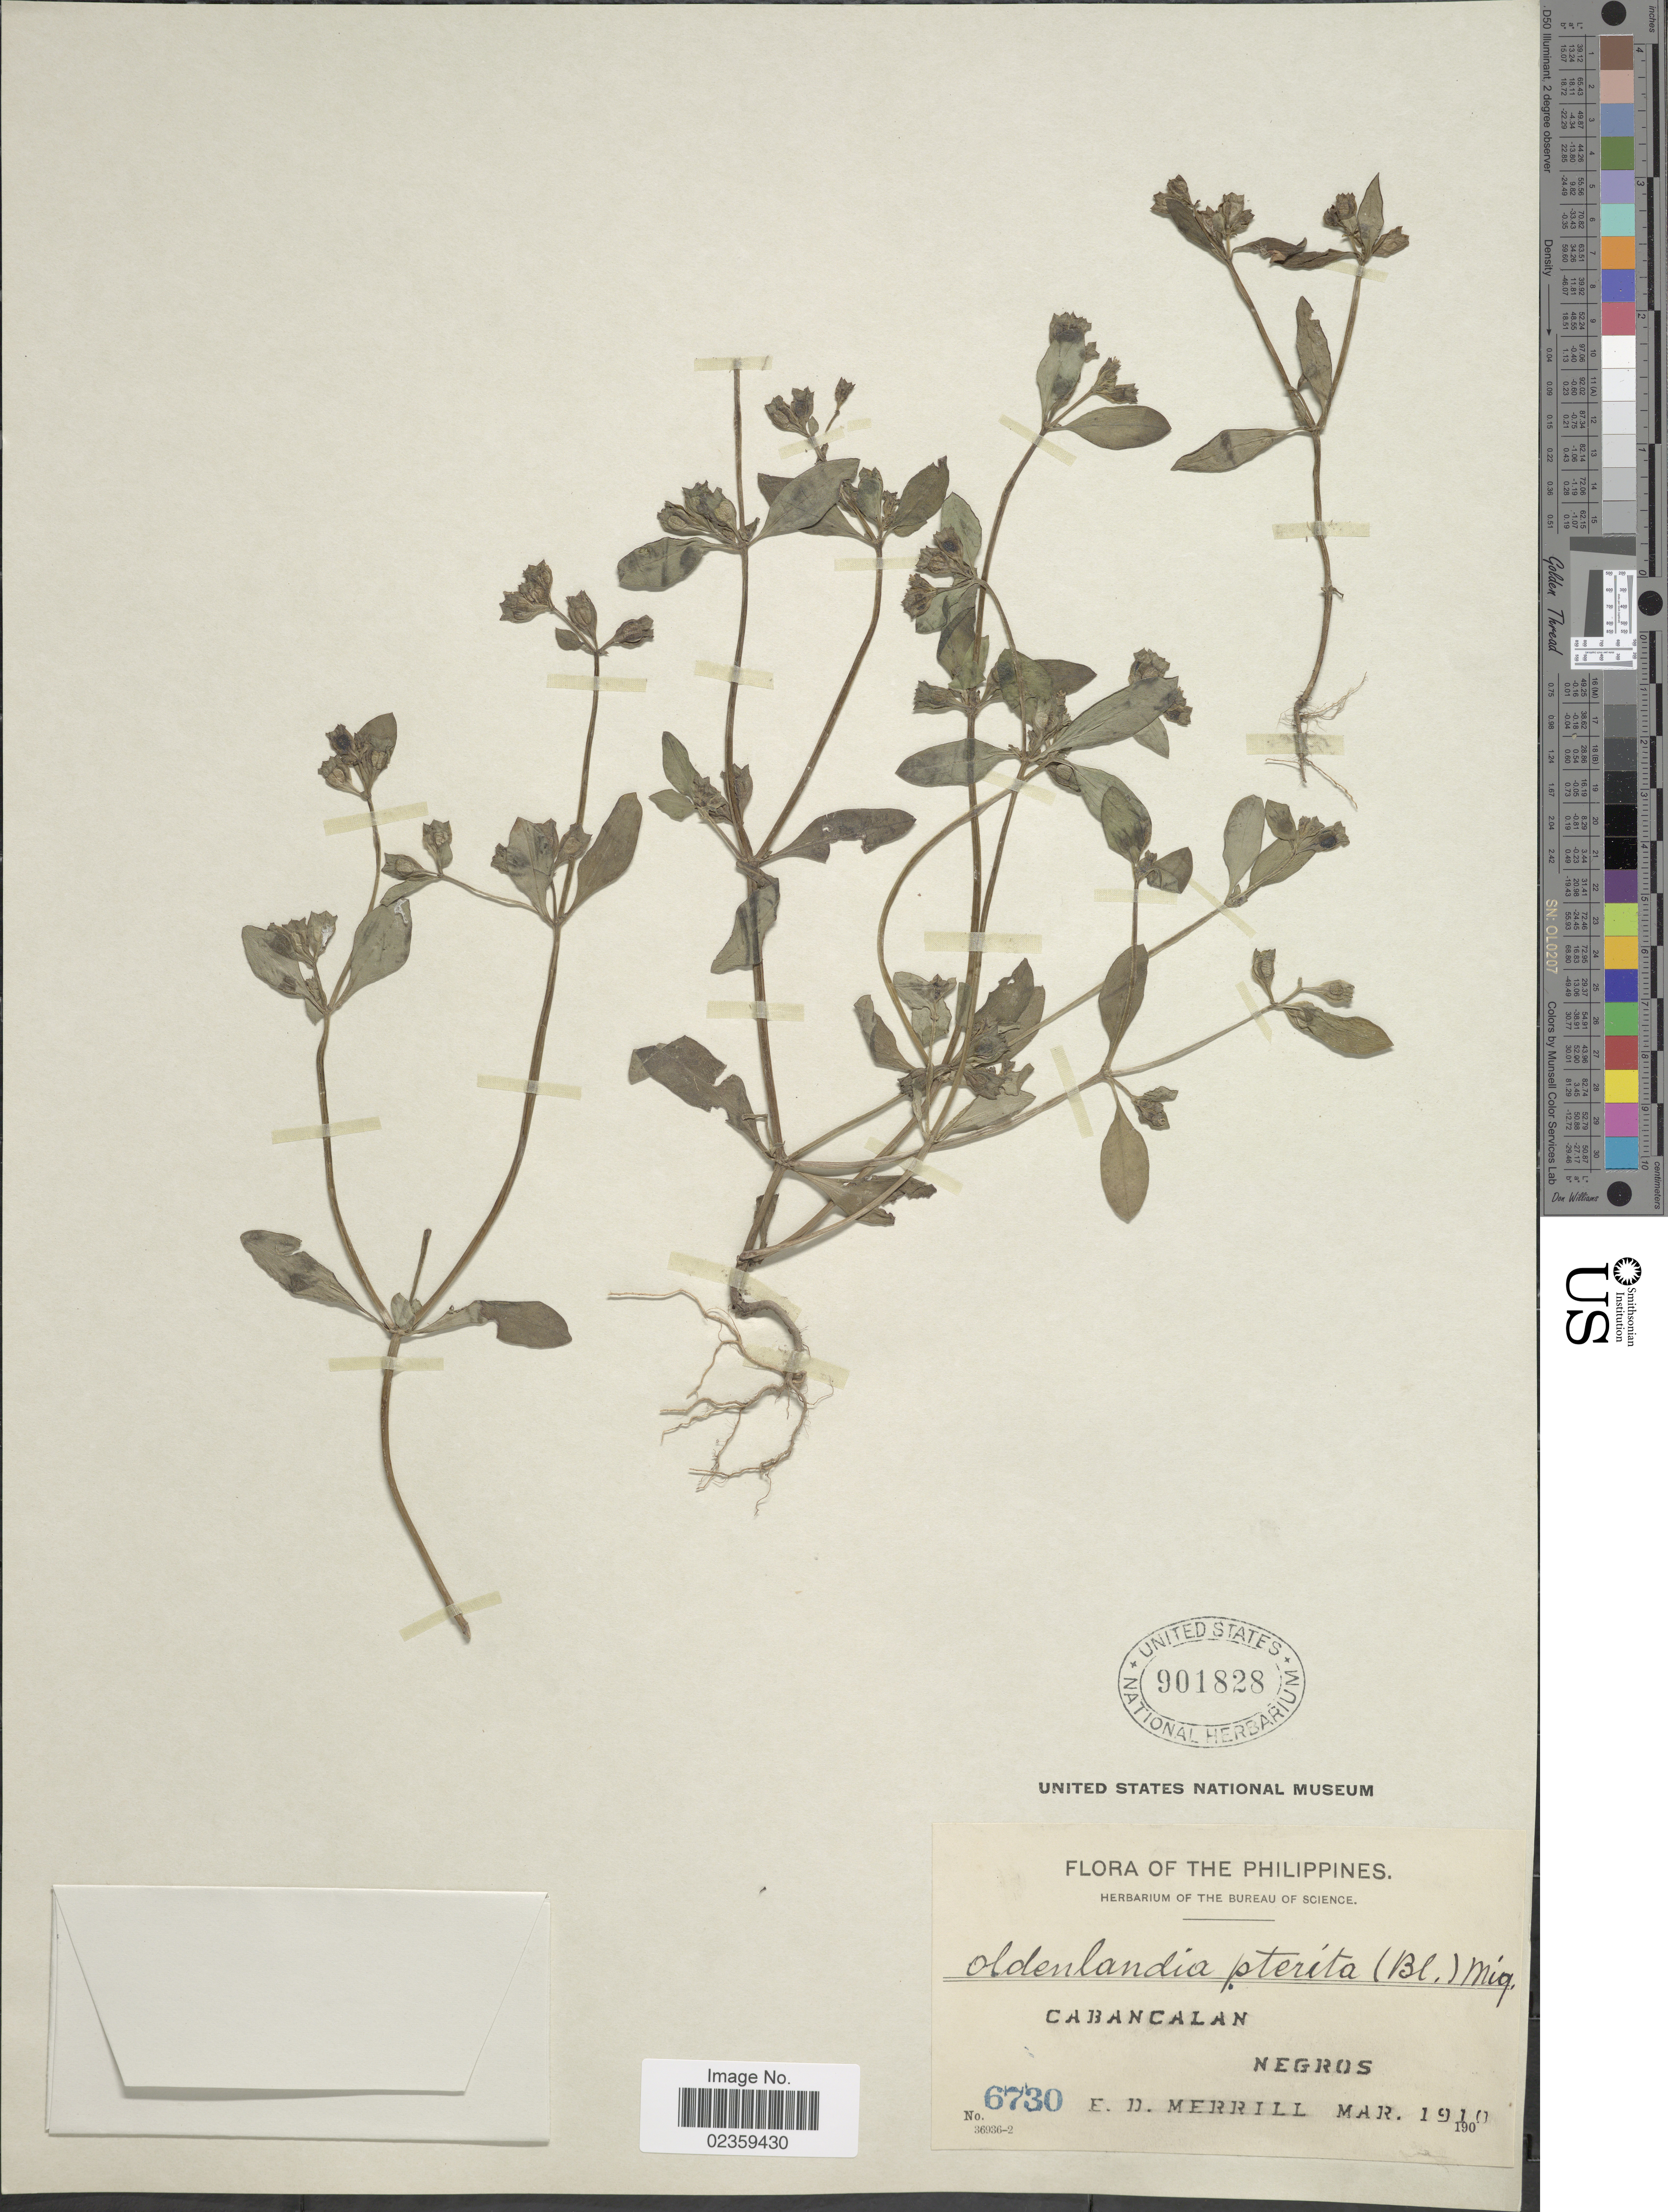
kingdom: Plantae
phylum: Tracheophyta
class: Magnoliopsida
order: Gentianales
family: Rubiaceae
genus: Oldenlandia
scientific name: Oldenlandia pterita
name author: (Blume) Miq.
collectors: E. D. Merrill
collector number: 6730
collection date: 1910-03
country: Philippines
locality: Cabancalan. Negros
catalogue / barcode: US 901828